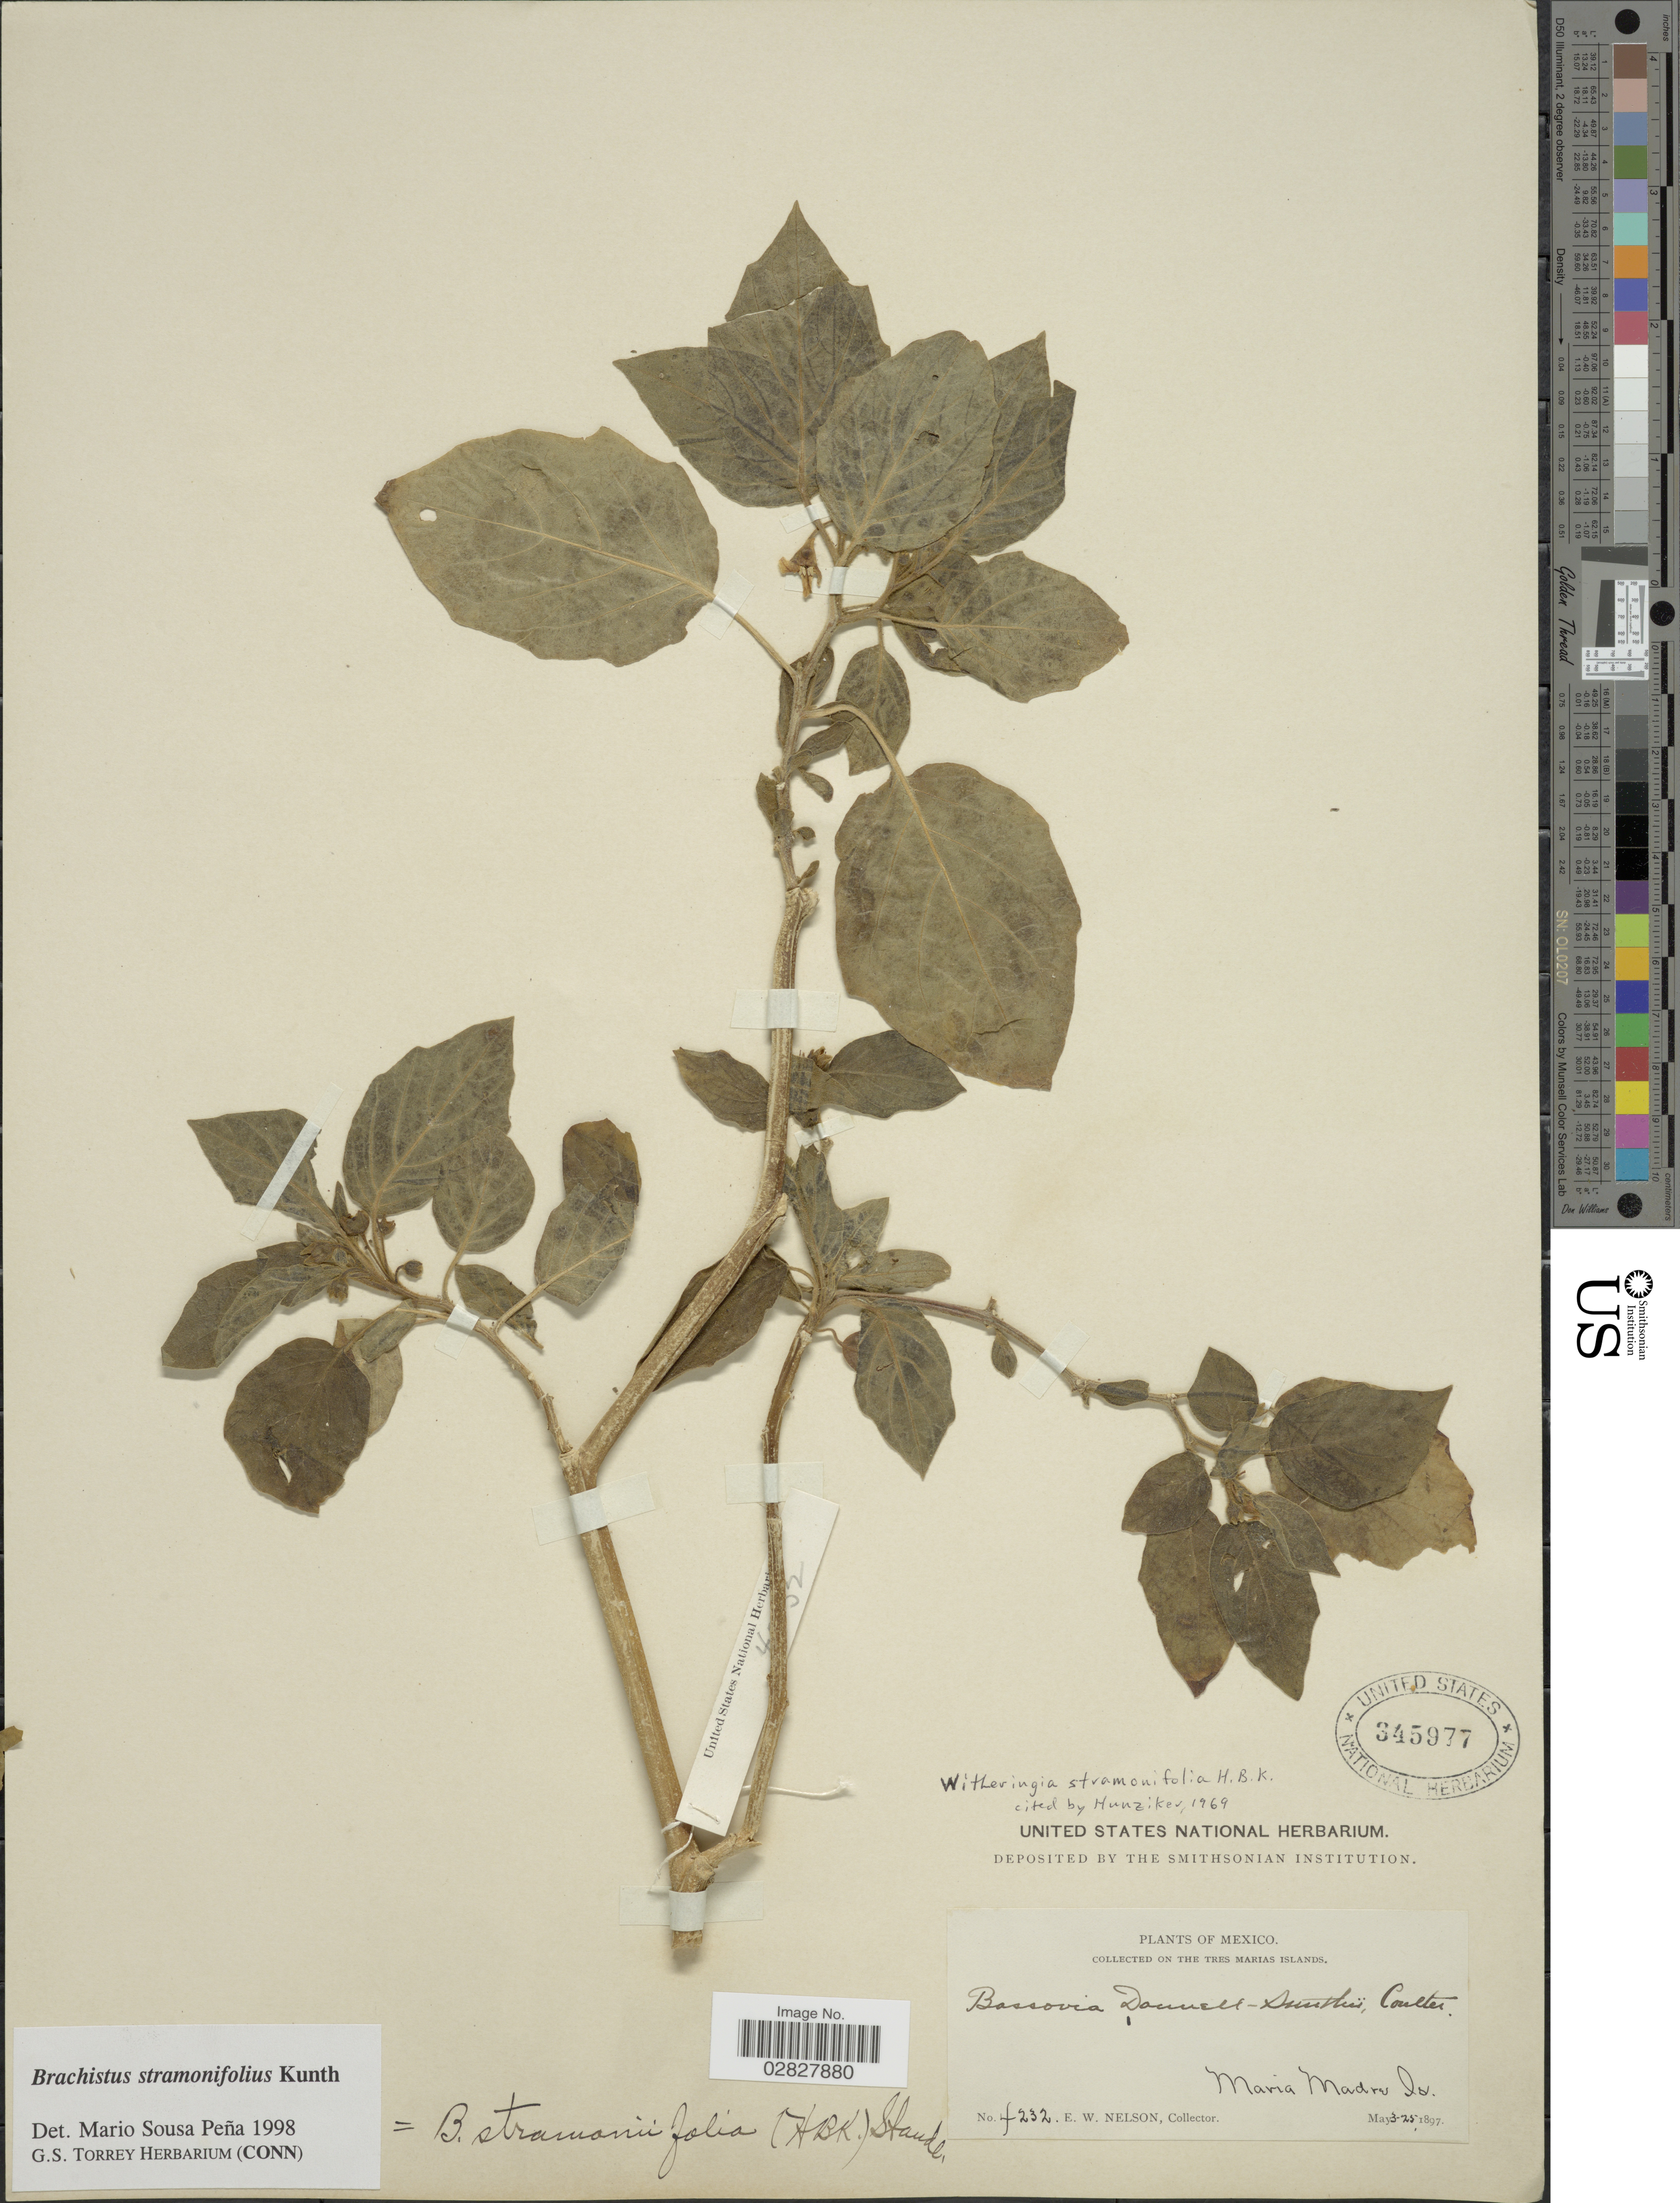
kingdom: Plantae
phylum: Tracheophyta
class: Magnoliopsida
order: Solanales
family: Solanaceae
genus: Brachistus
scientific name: Brachistus stramonifolius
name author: (Kunth) Miers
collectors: E. W. Nelson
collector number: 4232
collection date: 1897-05-03/1897-05-25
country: Mexico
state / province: Nayarit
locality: On The Tres Marias Islands, Maria Madre Is.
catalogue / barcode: US 345977